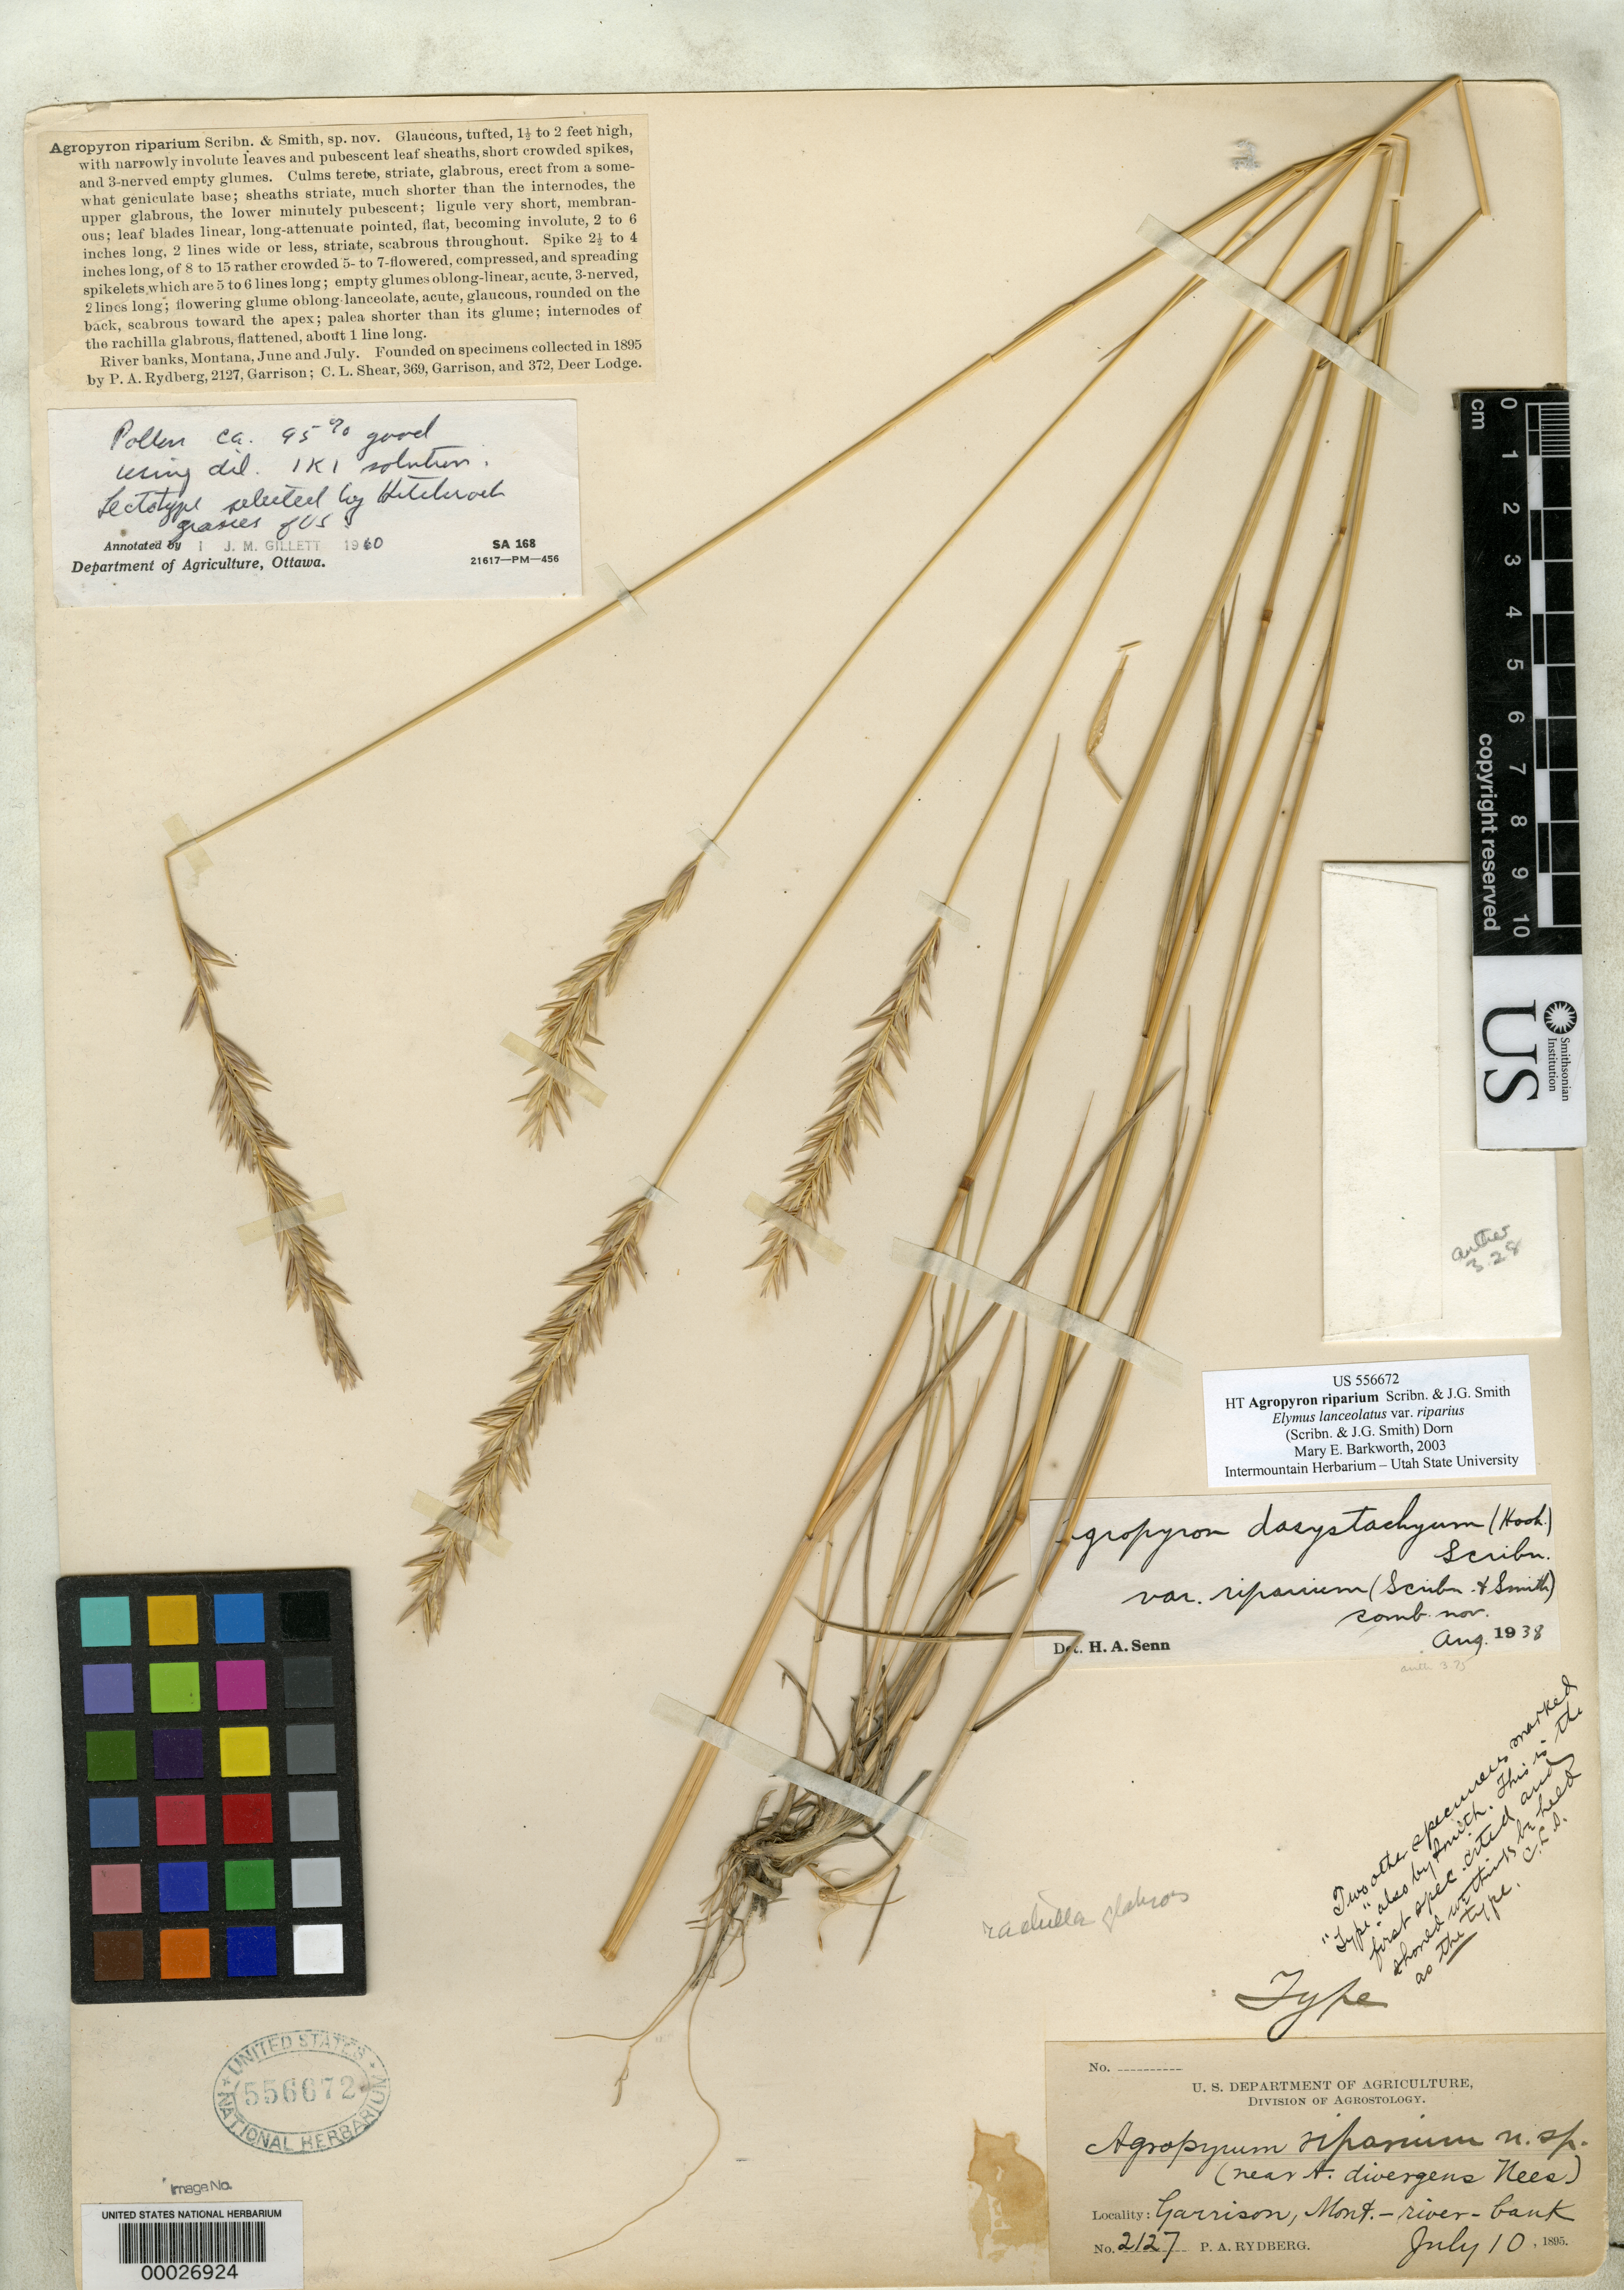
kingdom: Plantae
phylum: Tracheophyta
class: Liliopsida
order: Poales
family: Poaceae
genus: Agropyron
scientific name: Agropyron riparium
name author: Scribn. & J.G. Sm.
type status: Lectotype; Syntype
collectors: P. A. Rydberg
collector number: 2127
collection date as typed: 10 Jul 1895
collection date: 1895-07-10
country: United States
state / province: Montana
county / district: Powell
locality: Garrison.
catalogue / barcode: US 556672